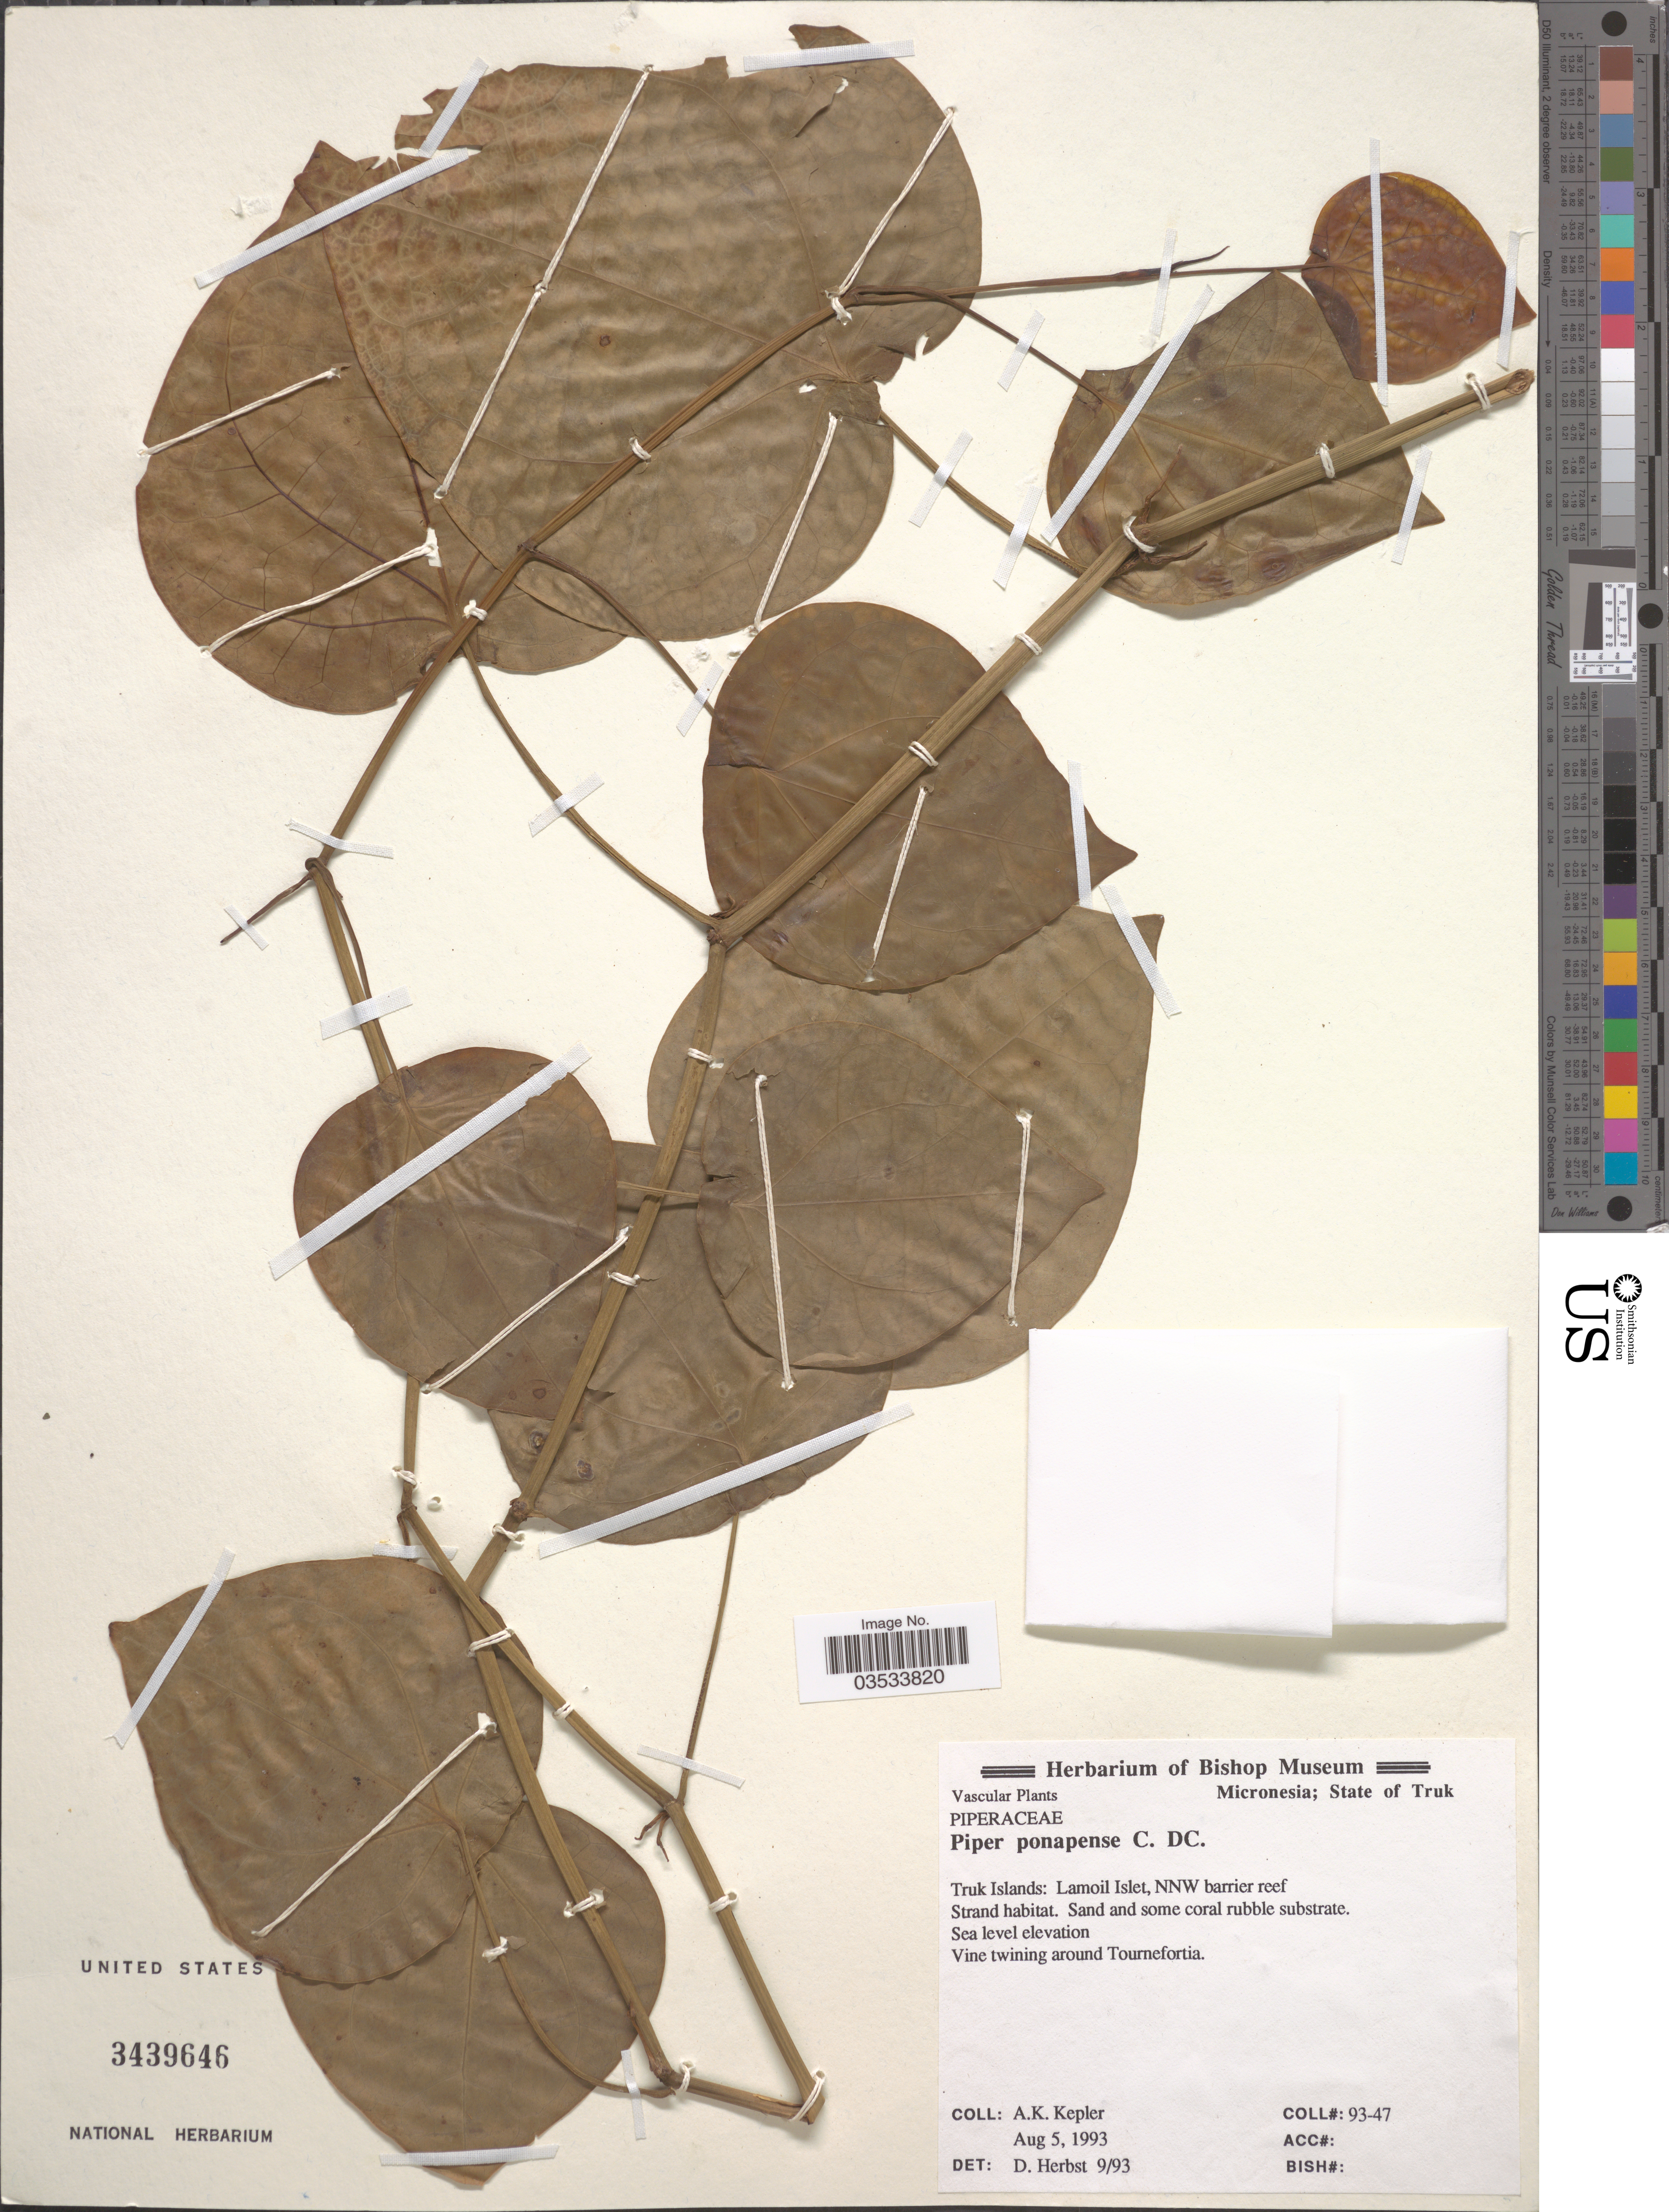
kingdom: Plantae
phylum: Tracheophyta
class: Magnoliopsida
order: Piperales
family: Piperaceae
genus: Piper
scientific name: Piper ponapense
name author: C. DC.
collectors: A. K. Kepler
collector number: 93-47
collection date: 1993-08-05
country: Micronesia, Federated States of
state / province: Truk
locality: Truk Islands: Lamoil Islet, NNW barrier reef.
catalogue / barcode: US 3439646